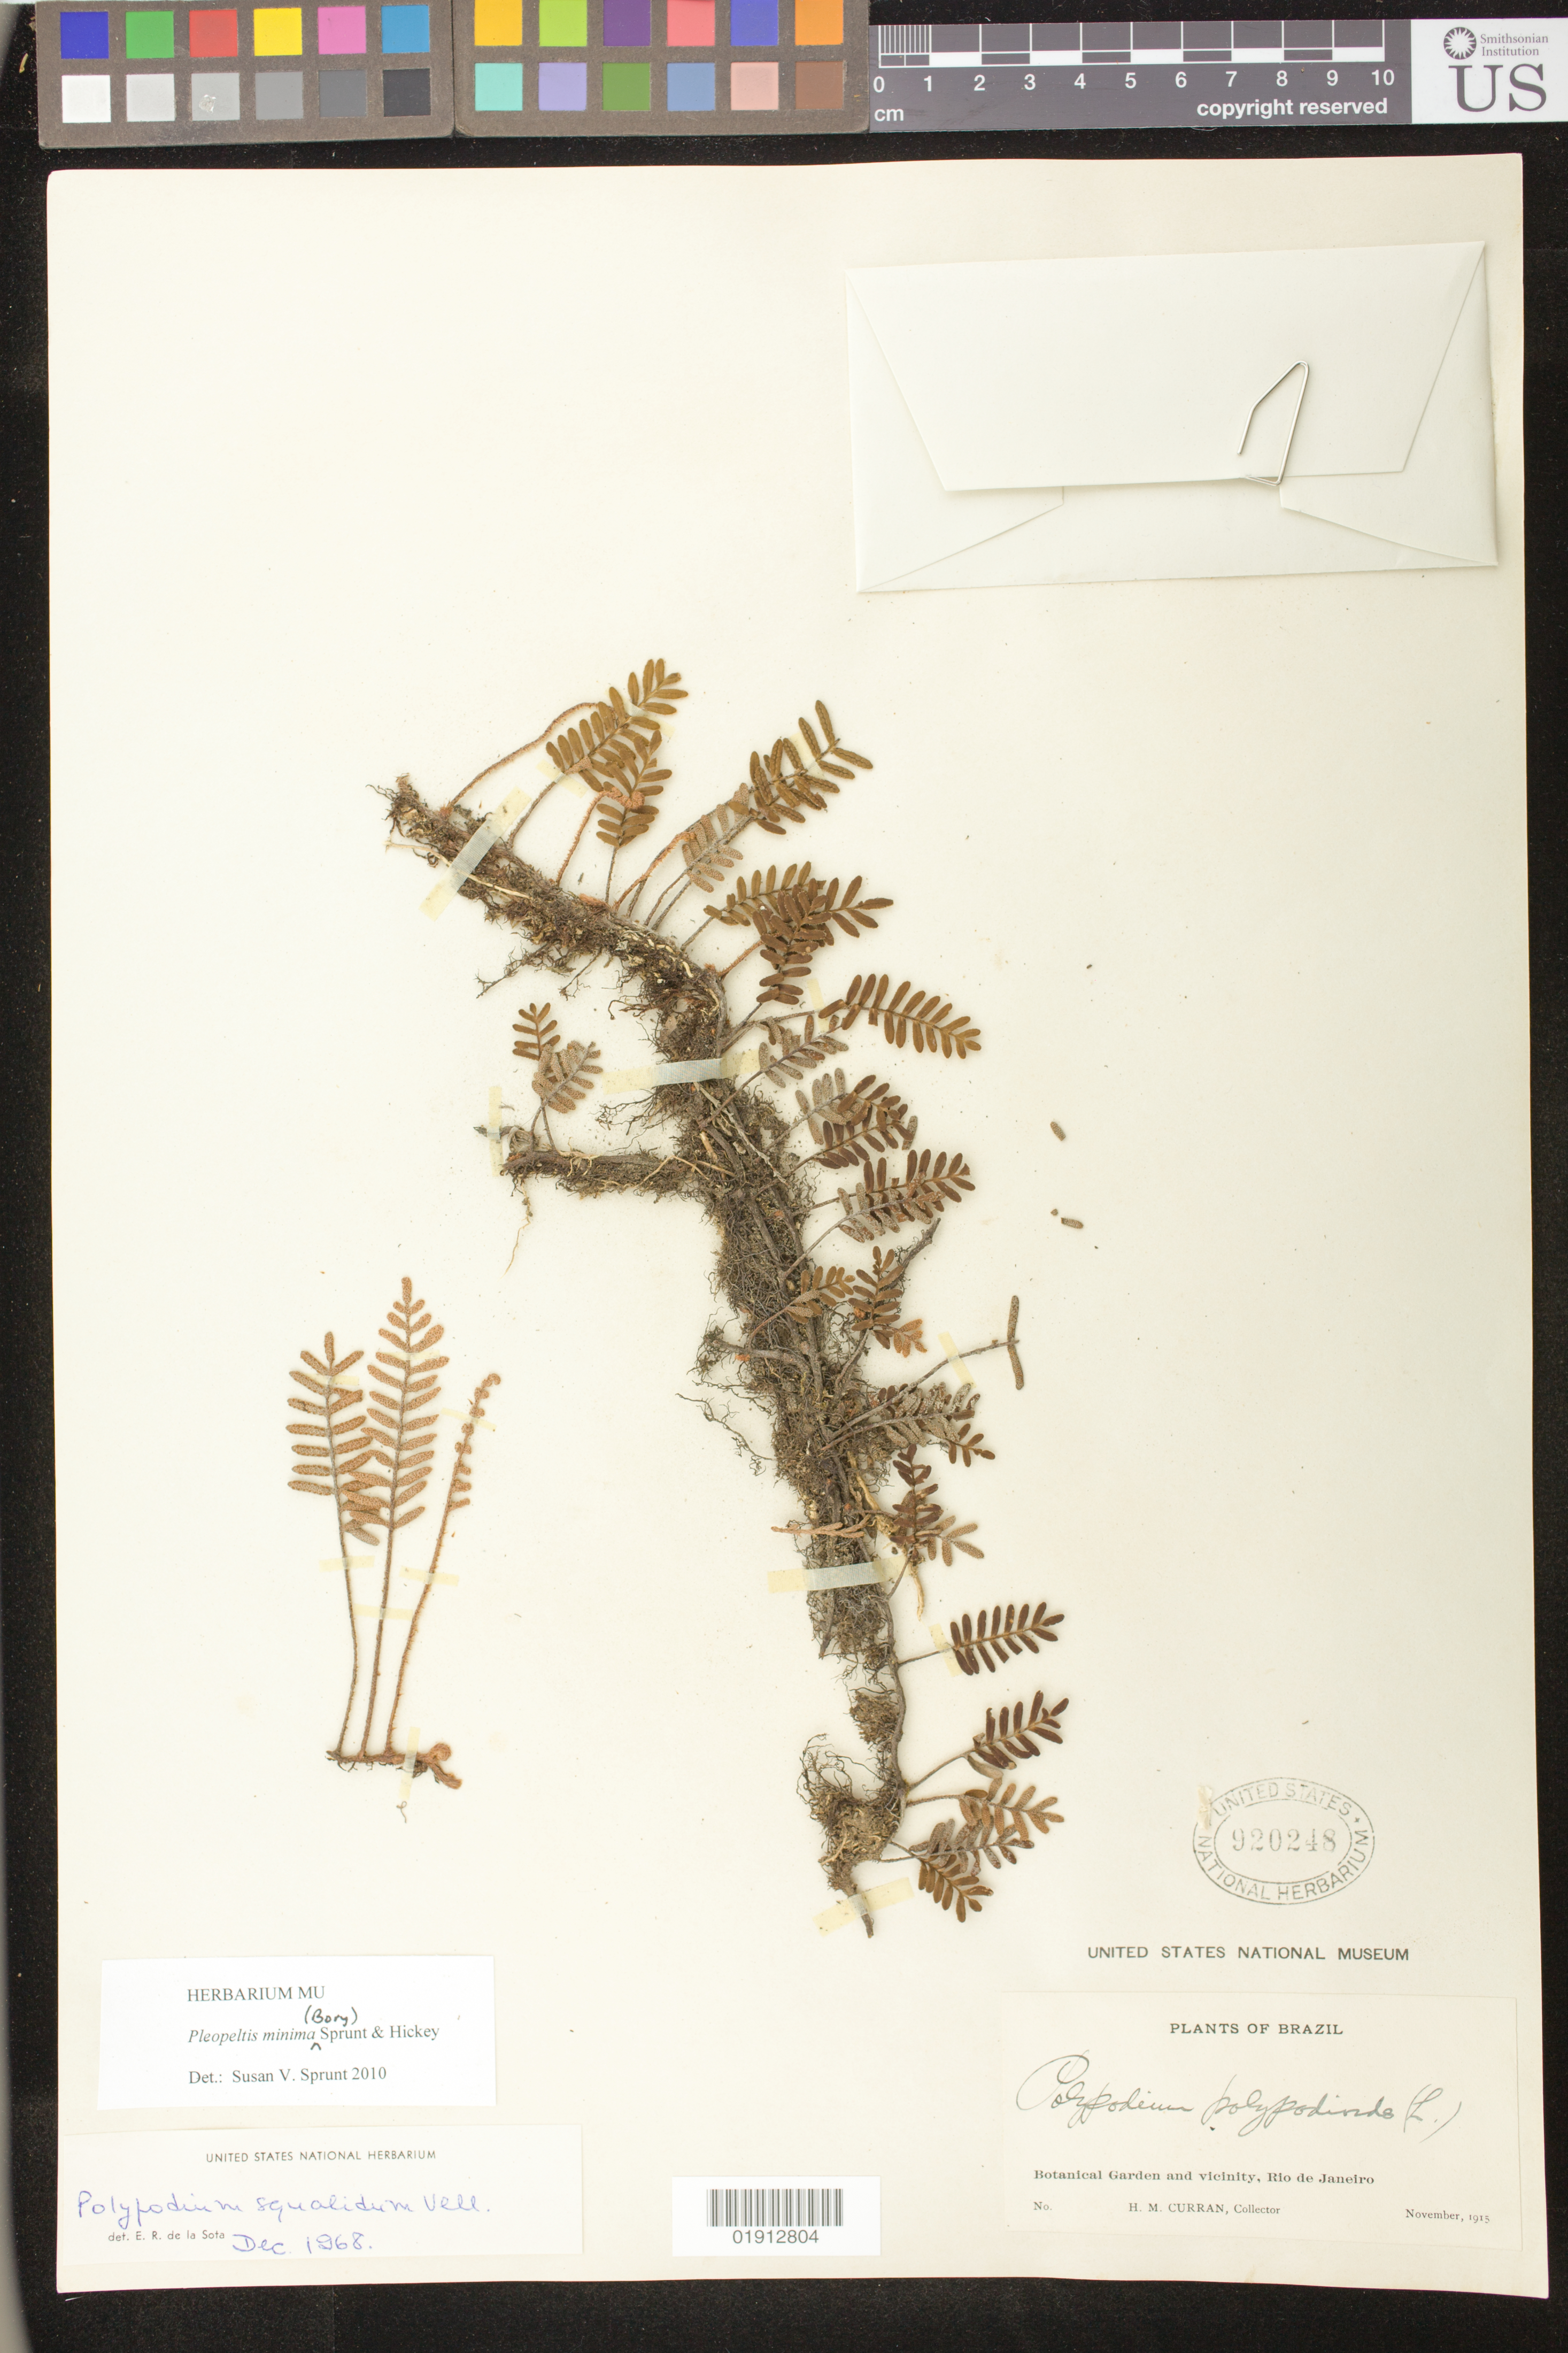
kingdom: Plantae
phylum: Tracheophyta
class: Polypodiopsida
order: Polypodiales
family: Polypodiaceae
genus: Pleopeltis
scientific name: Pleopeltis minima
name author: (Bory) J. Prado & R. Y. Hirai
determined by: Sprunt, S. V.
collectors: H. M. Curran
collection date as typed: Nov 1915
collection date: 1915-11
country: Brazil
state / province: Rio de Janeiro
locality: Botanical Garden and vicinity; Rio de Janeiro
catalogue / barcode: US 920248